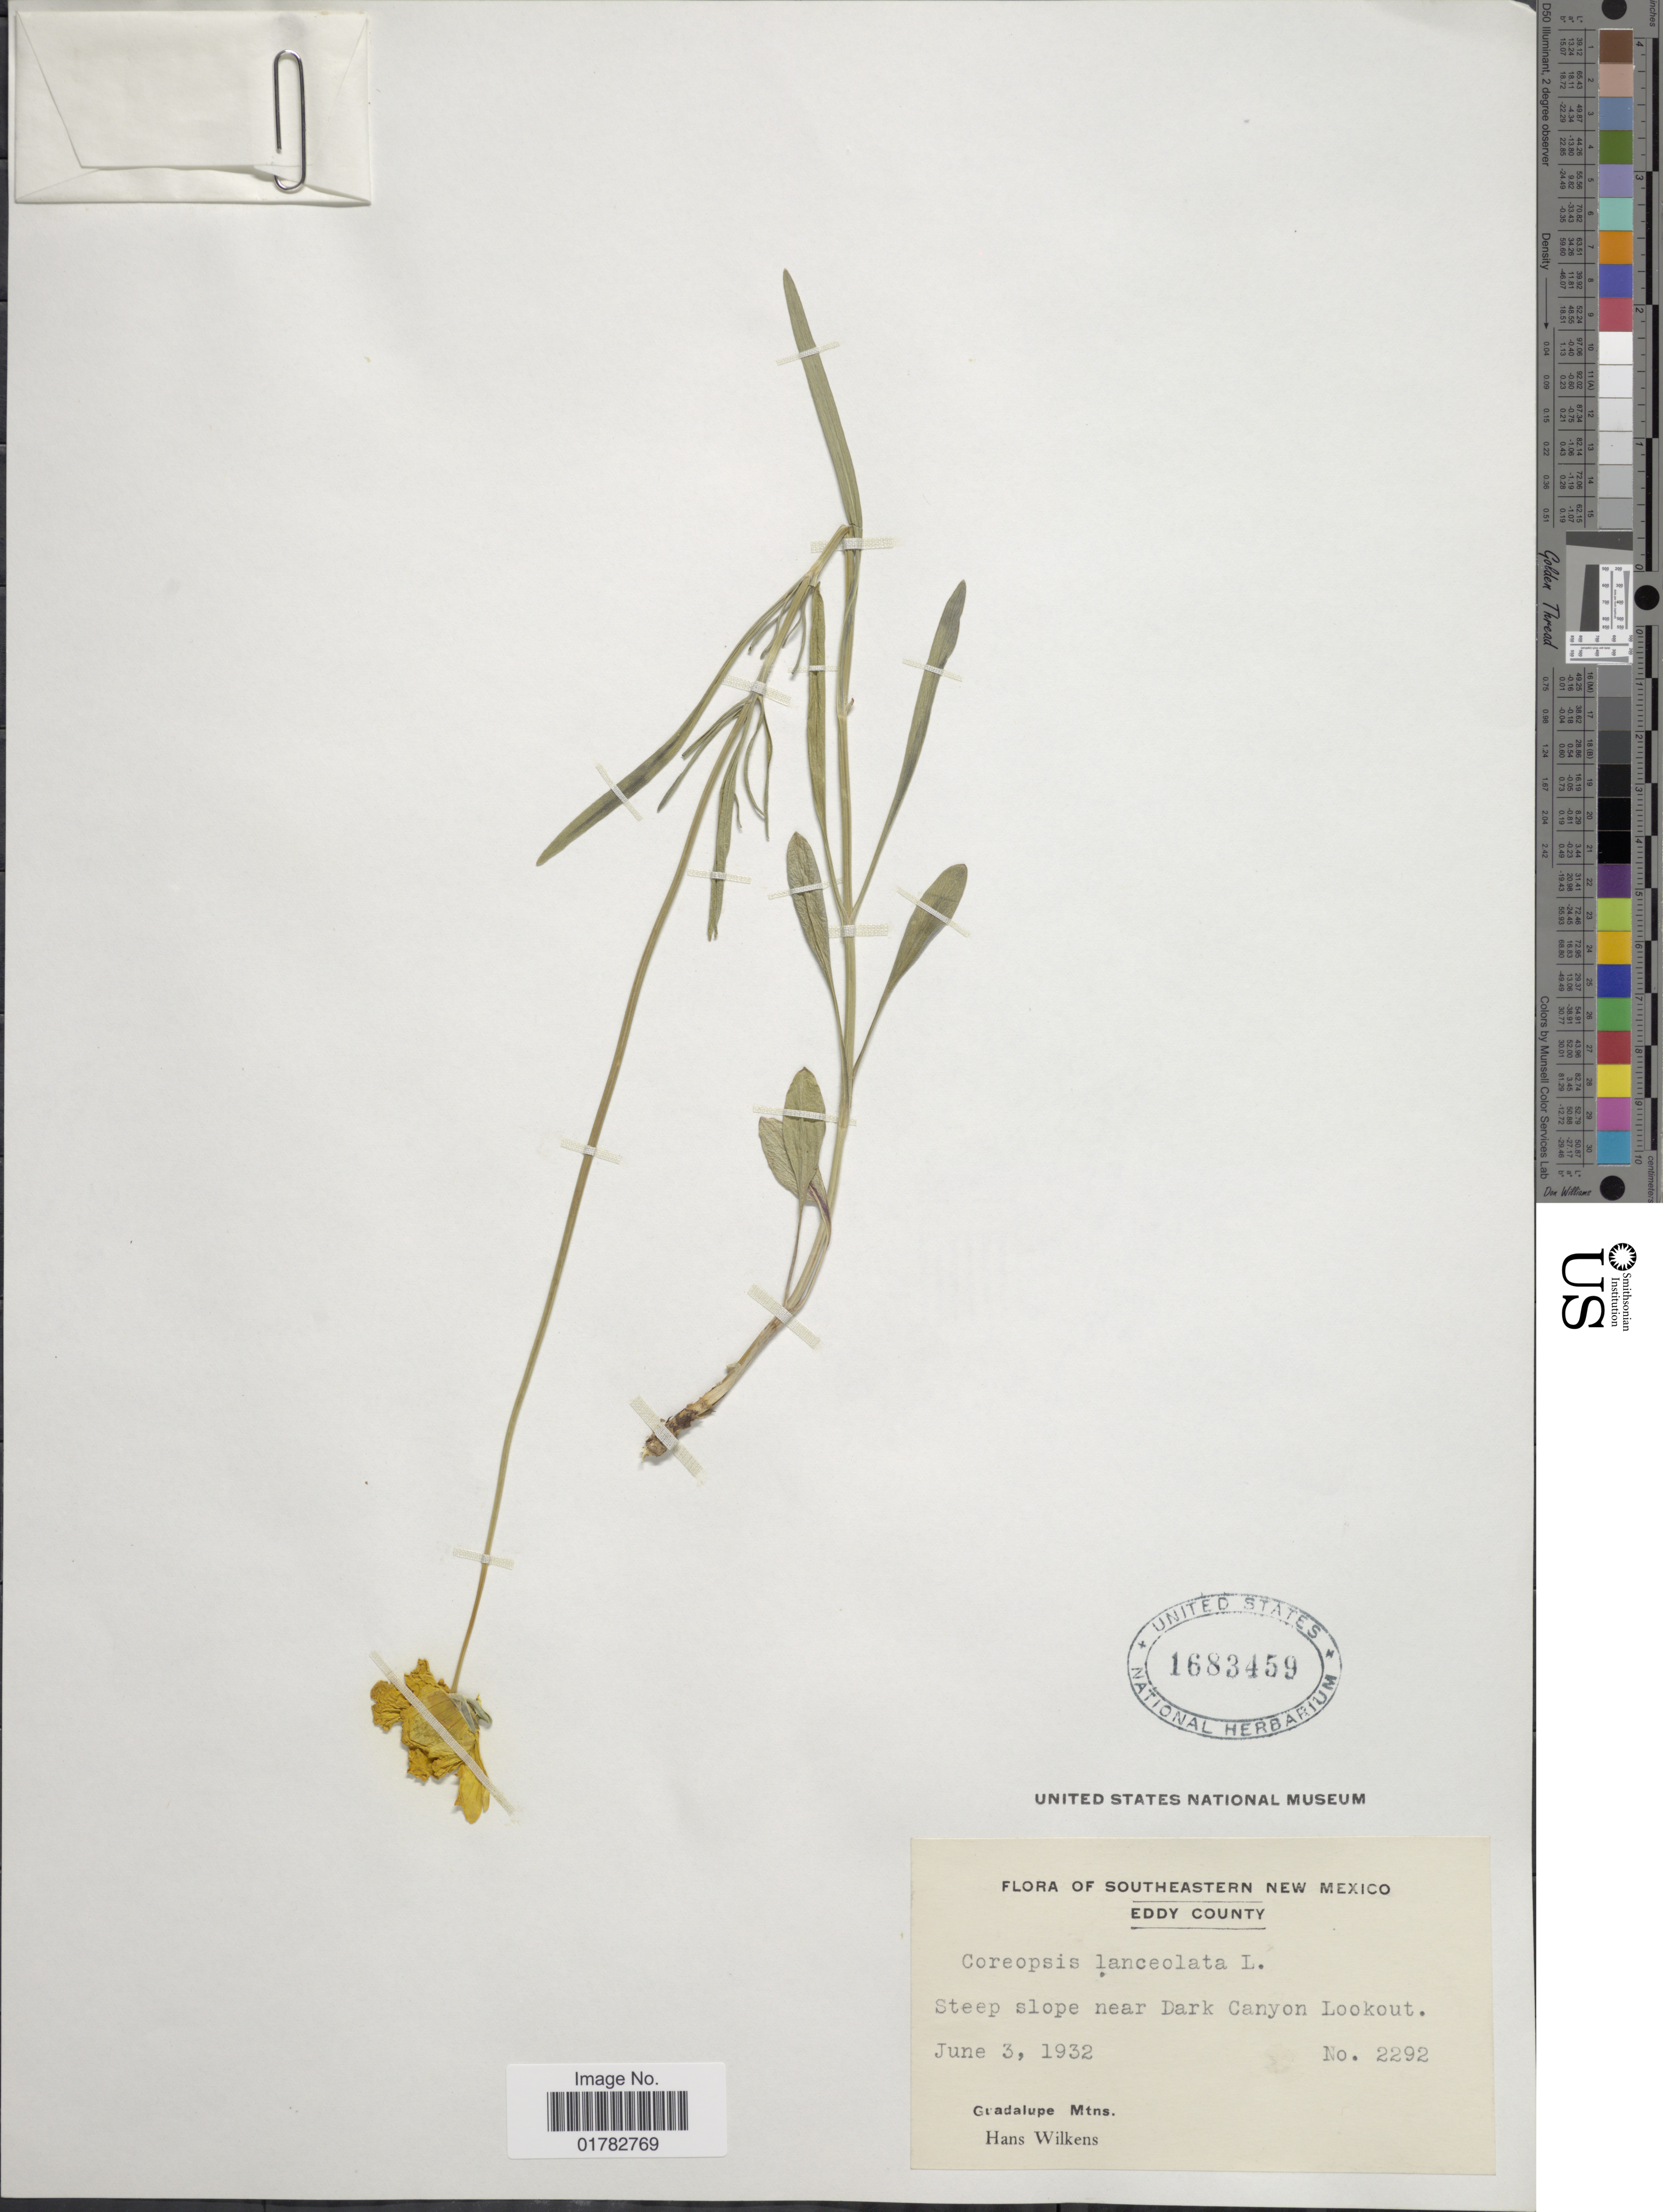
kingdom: Plantae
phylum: Tracheophyta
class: Magnoliopsida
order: Asterales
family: Asteraceae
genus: Coreopsis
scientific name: Coreopsis lanceolata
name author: L.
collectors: H. Wilkens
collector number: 2292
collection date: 1932-06-03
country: United States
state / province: New Mexico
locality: Southeastern New Mexico, Eddy County, steep slope near Dark Canyon Lookout, Guadalupe Mts.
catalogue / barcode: US 1683459